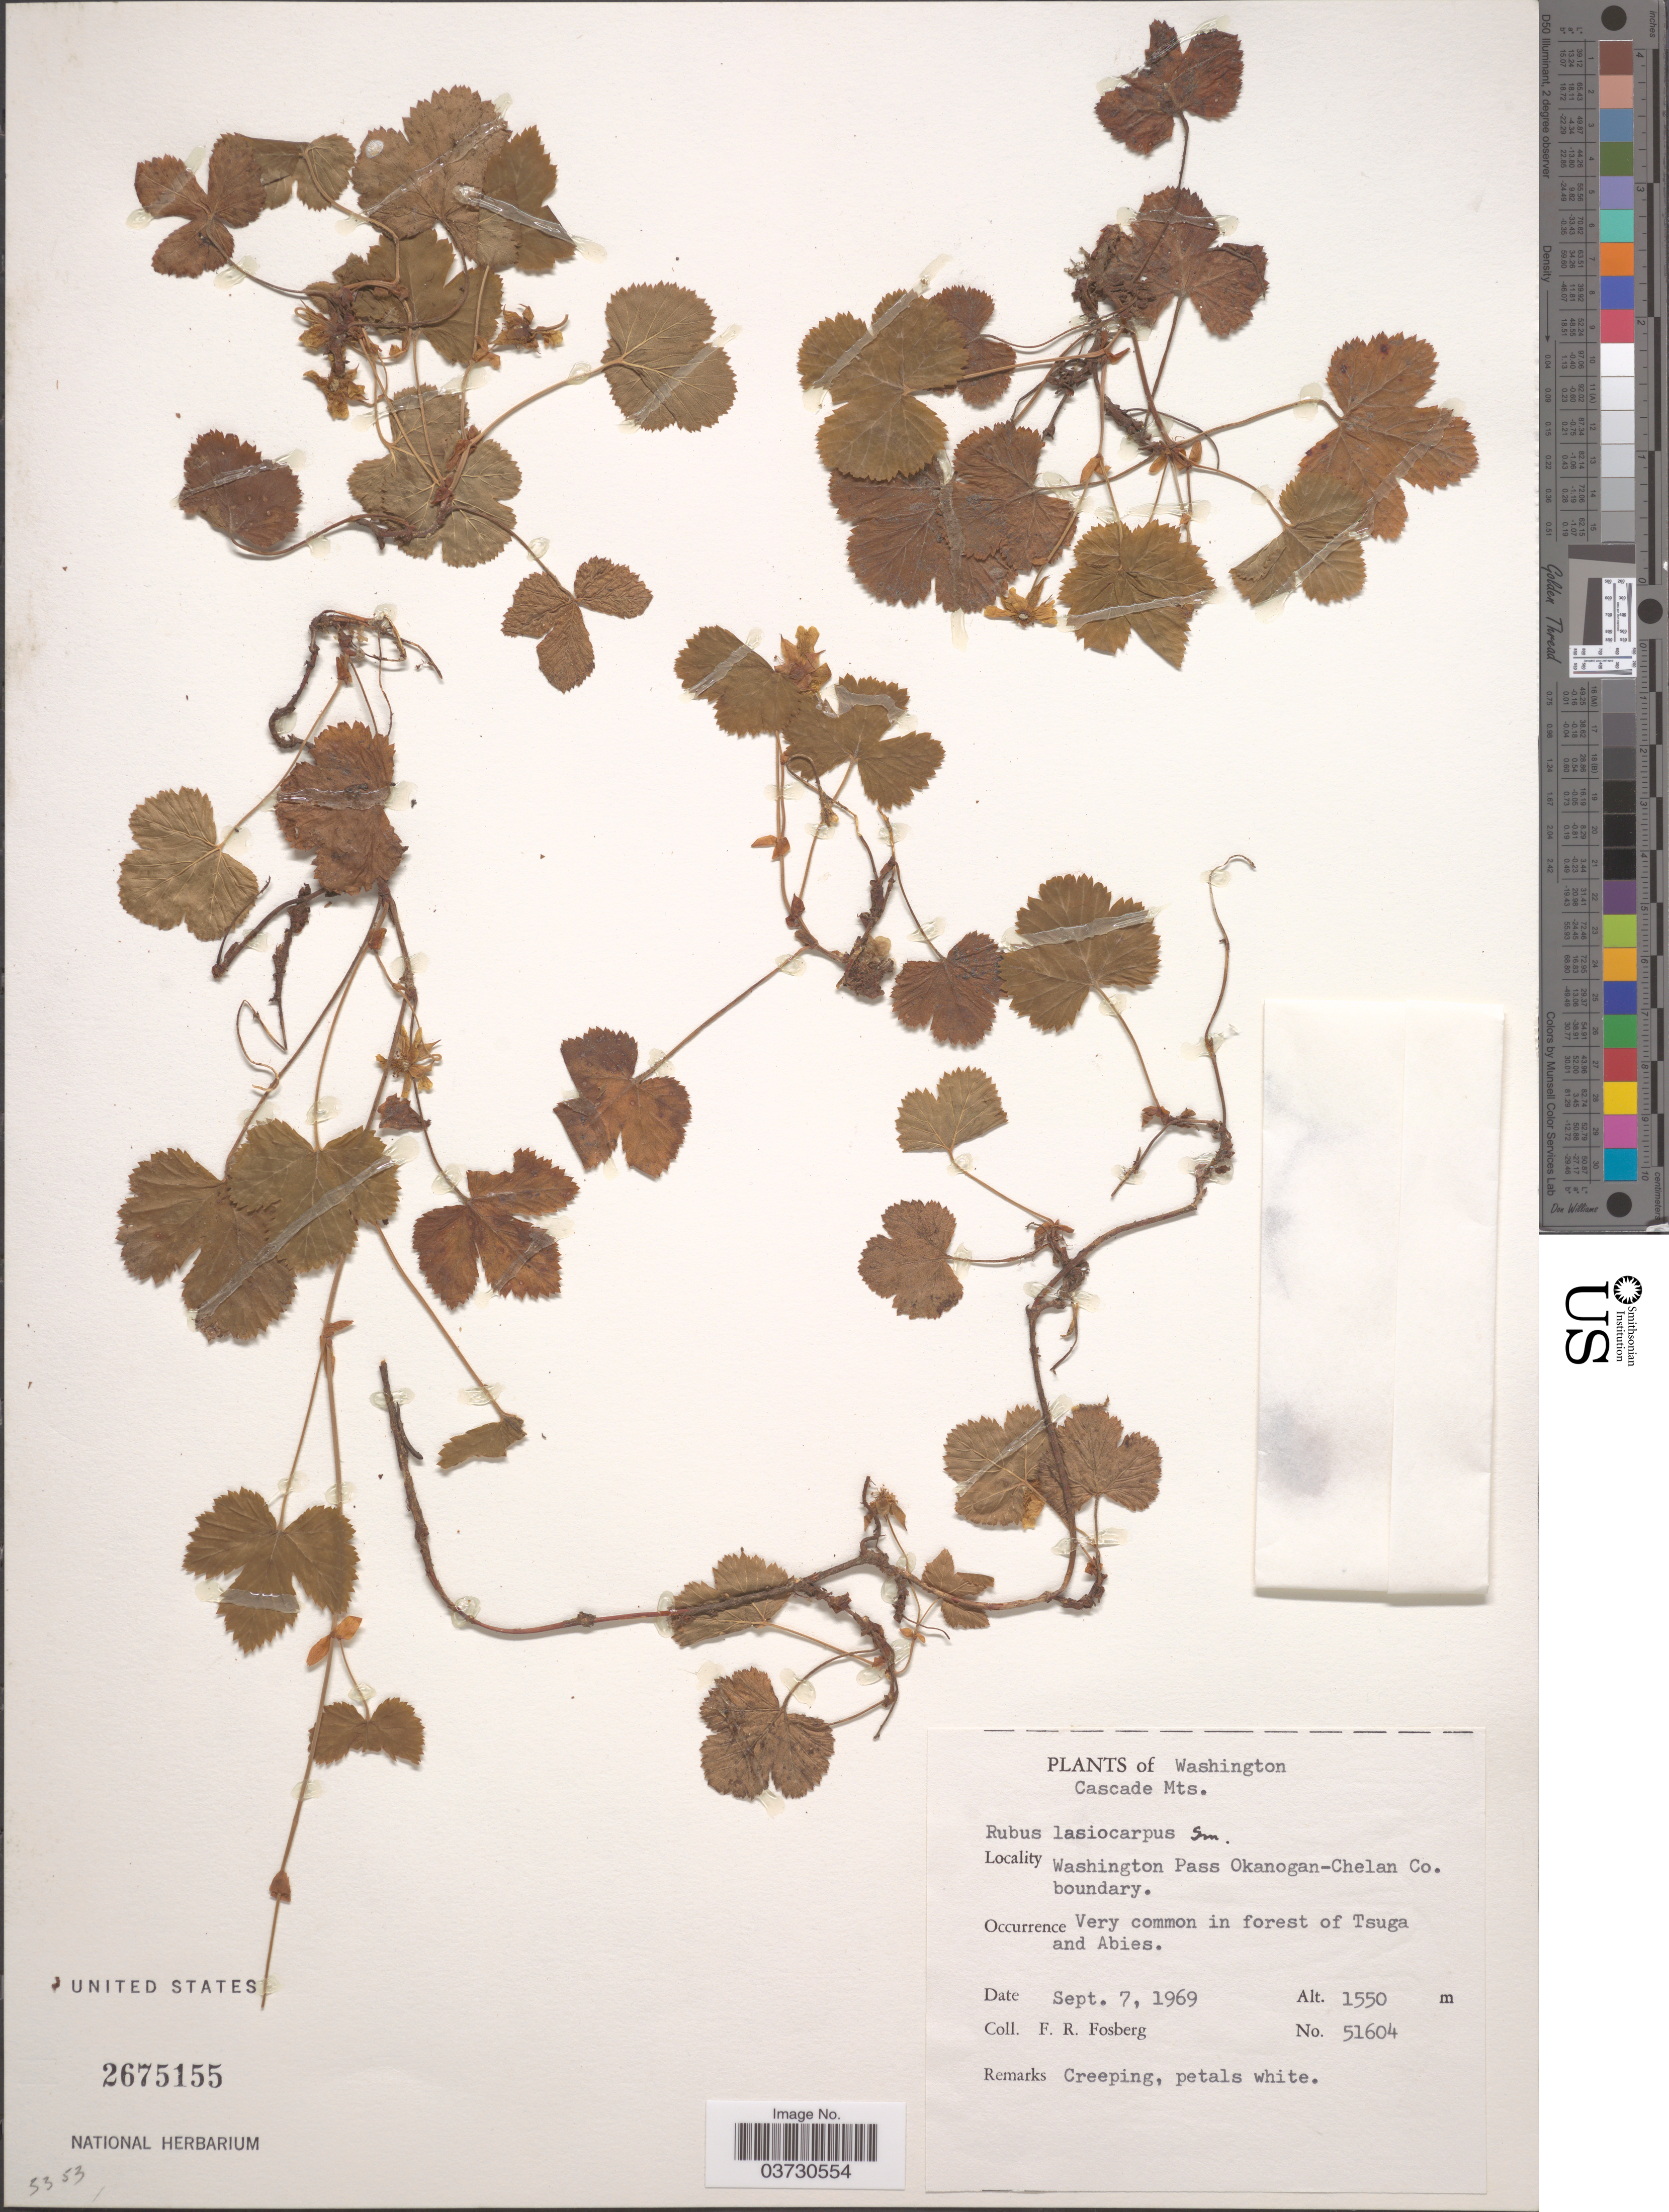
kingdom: Plantae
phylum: Tracheophyta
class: Magnoliopsida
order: Rosales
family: Rosaceae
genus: Rubus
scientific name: Rubus lasiocarpus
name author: W.C.R. Watson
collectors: F. R. Fosberg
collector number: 51604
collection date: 1969-09-07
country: United States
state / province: Washington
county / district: Chelan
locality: Cascade Mts. Washington Pass Okanogan- Chelan Co. boundary.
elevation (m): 1550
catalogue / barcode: US 2675155